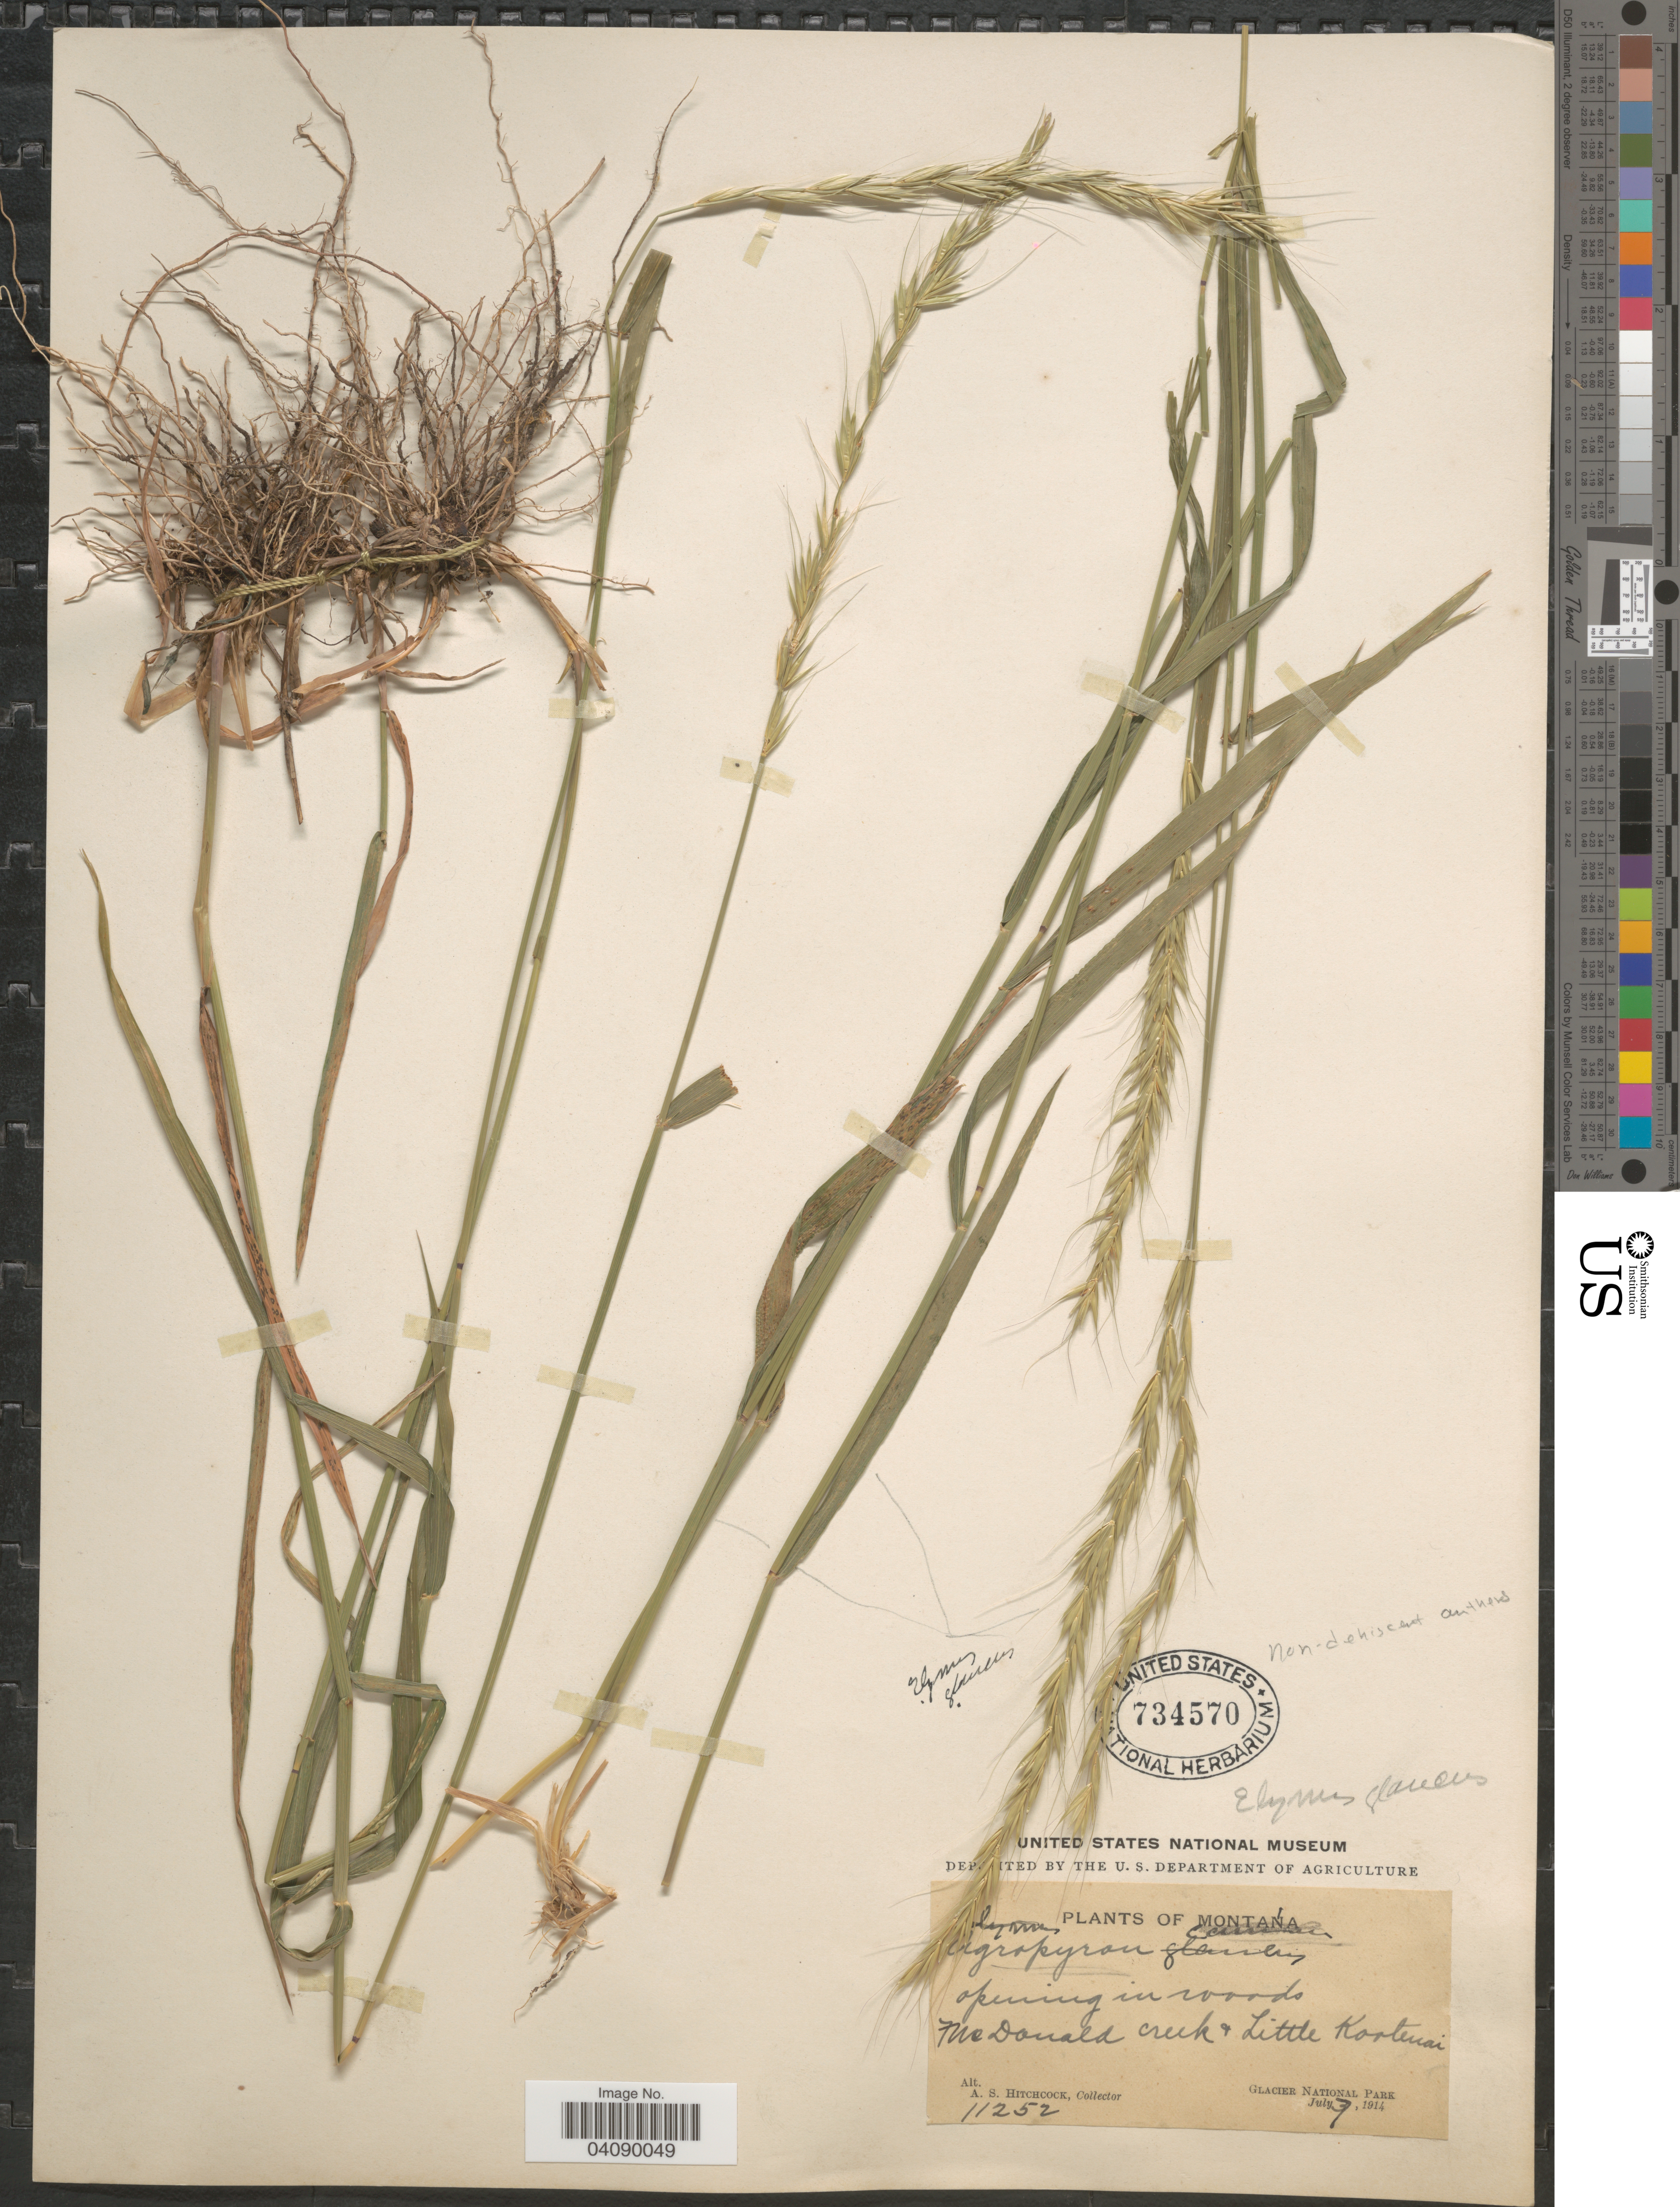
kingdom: Plantae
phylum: Tracheophyta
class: Liliopsida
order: Poales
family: Poaceae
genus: Agroelymus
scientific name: x Agroelymus sp.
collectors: A. S. Hitchcock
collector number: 11252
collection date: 1914-07-03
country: United States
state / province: Montana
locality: Opening in woods. Mc Donald creek & Little Kootenai. Glacier National Park.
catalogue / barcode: US 734570